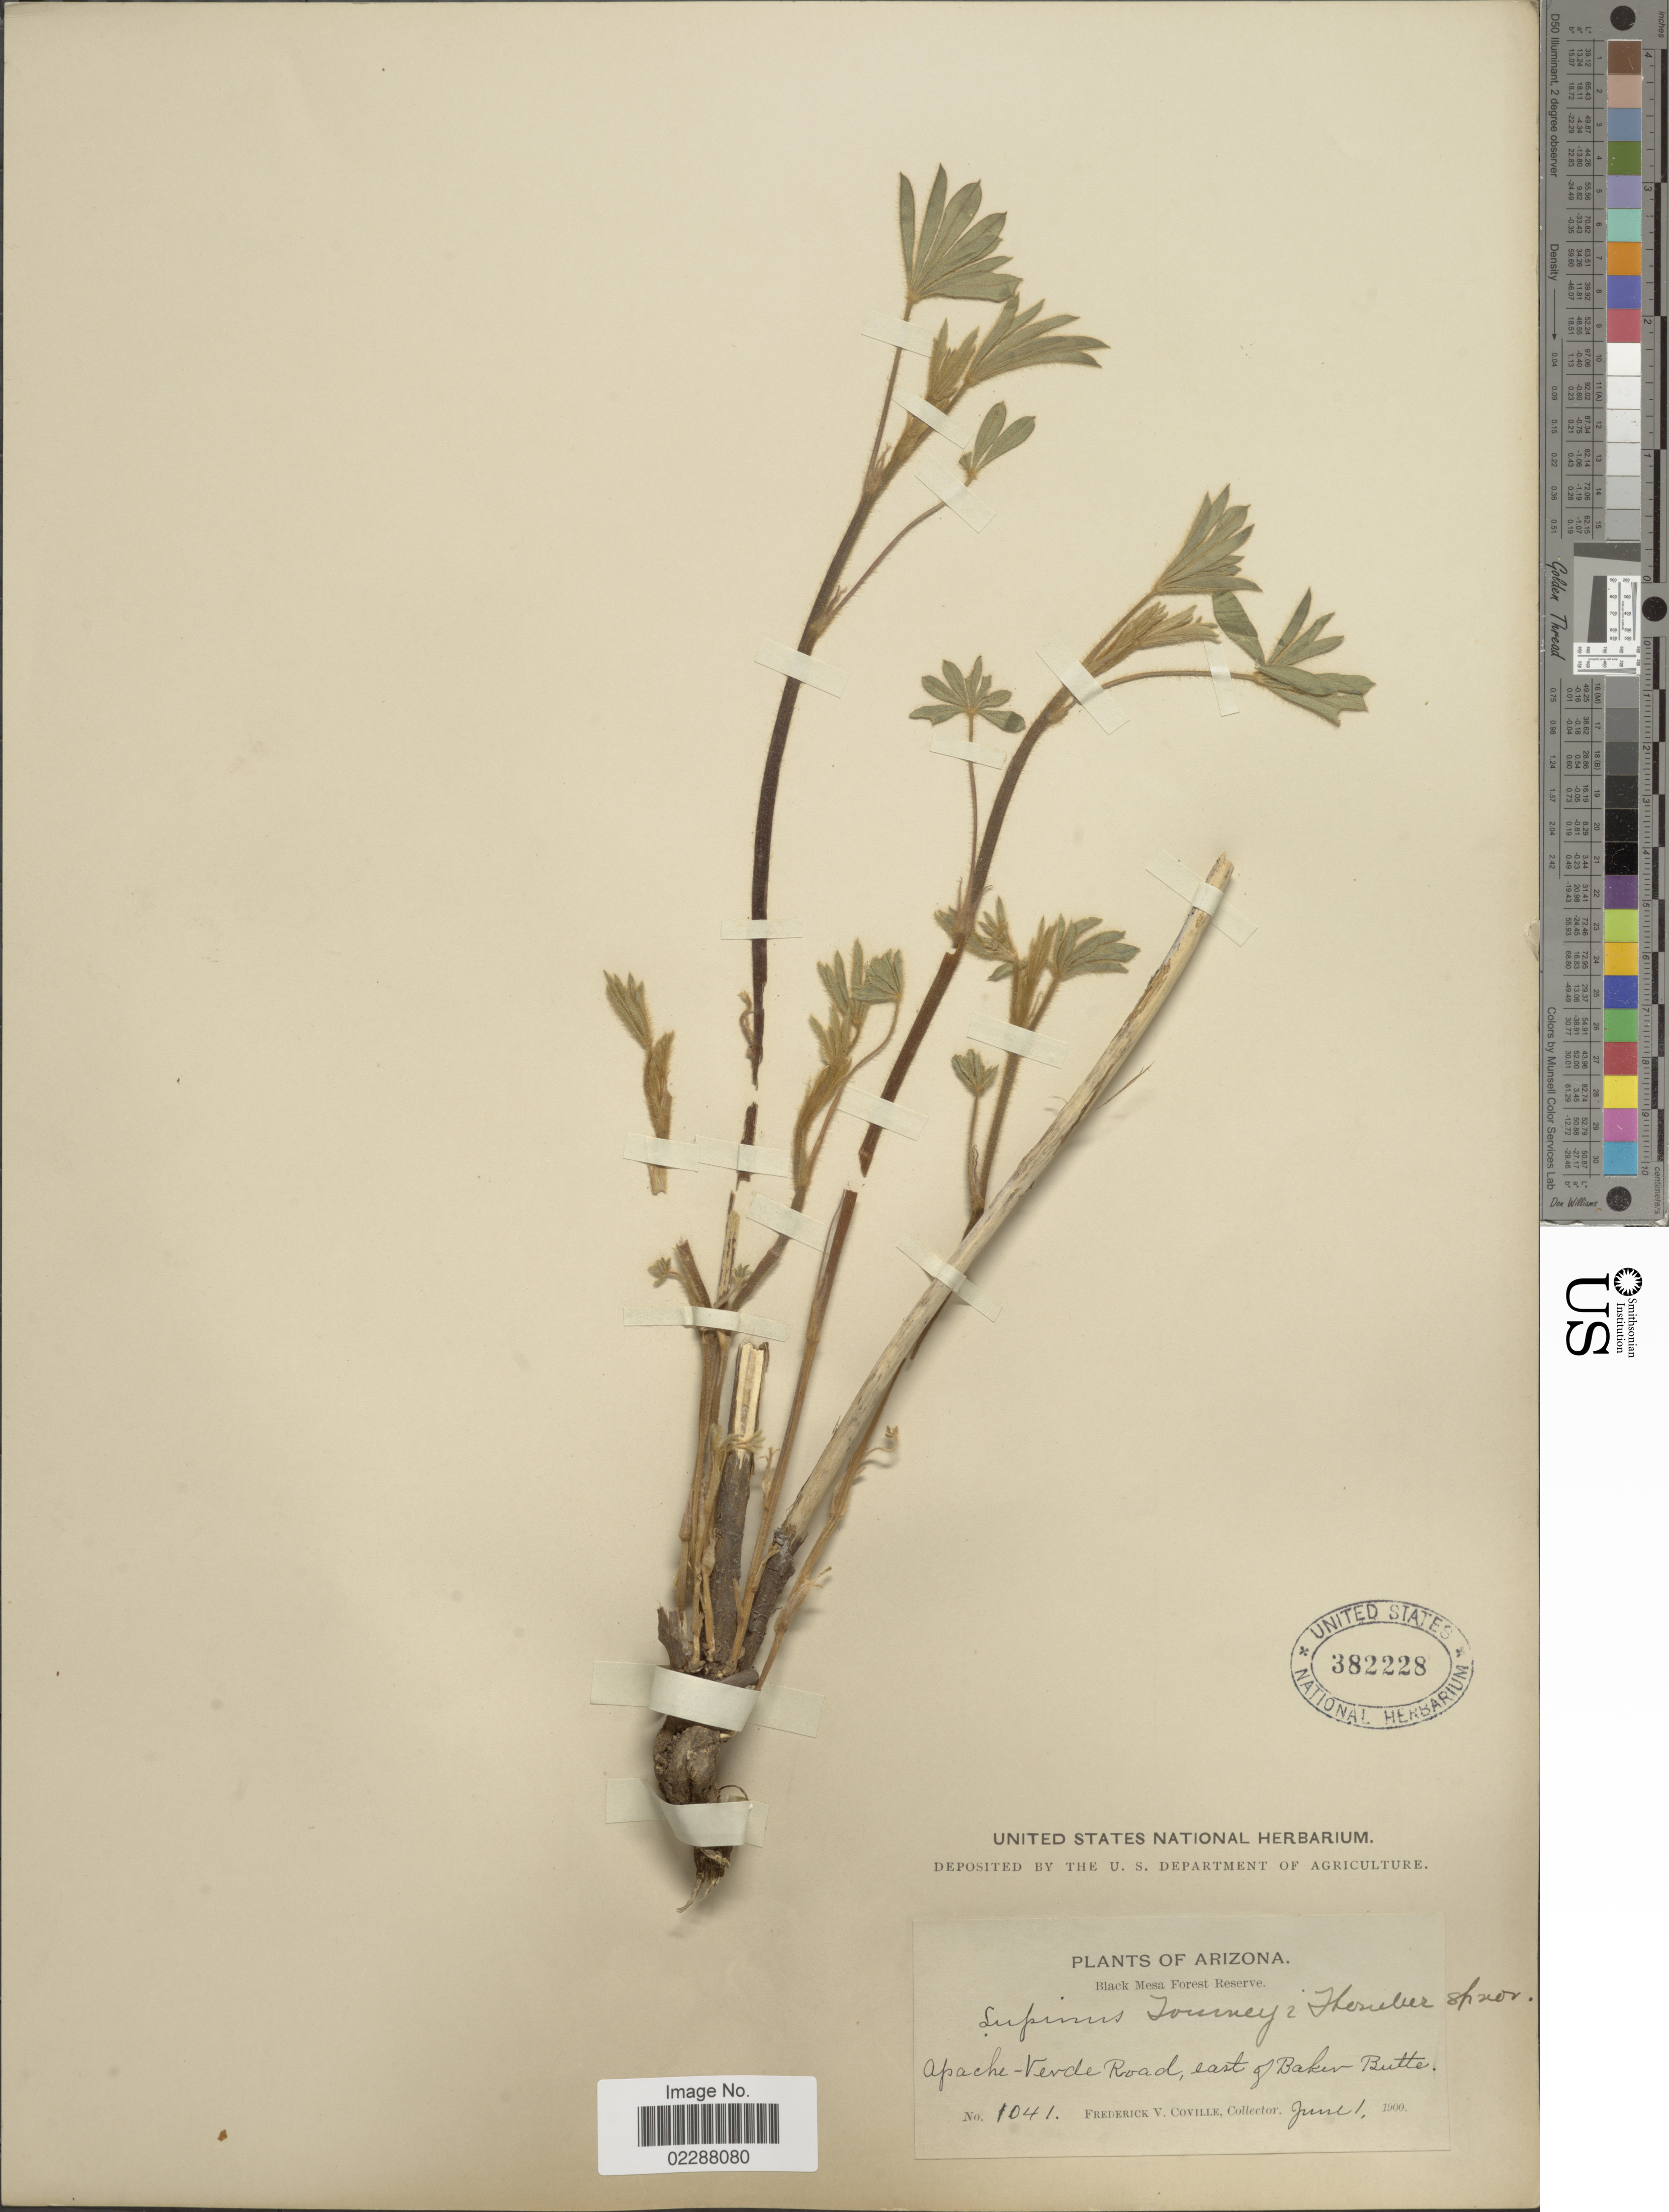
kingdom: Plantae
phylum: Tracheophyta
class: Magnoliopsida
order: Fabales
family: Fabaceae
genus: Lupinus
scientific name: Lupinus torreyi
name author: A. Gray ex S. Watson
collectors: F. V. Coville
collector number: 1041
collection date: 1900-06-01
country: United States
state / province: Arizona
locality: Black Mesa Forest Reserve, Apache- Verde Road, east of Baker Butte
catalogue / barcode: US 382228